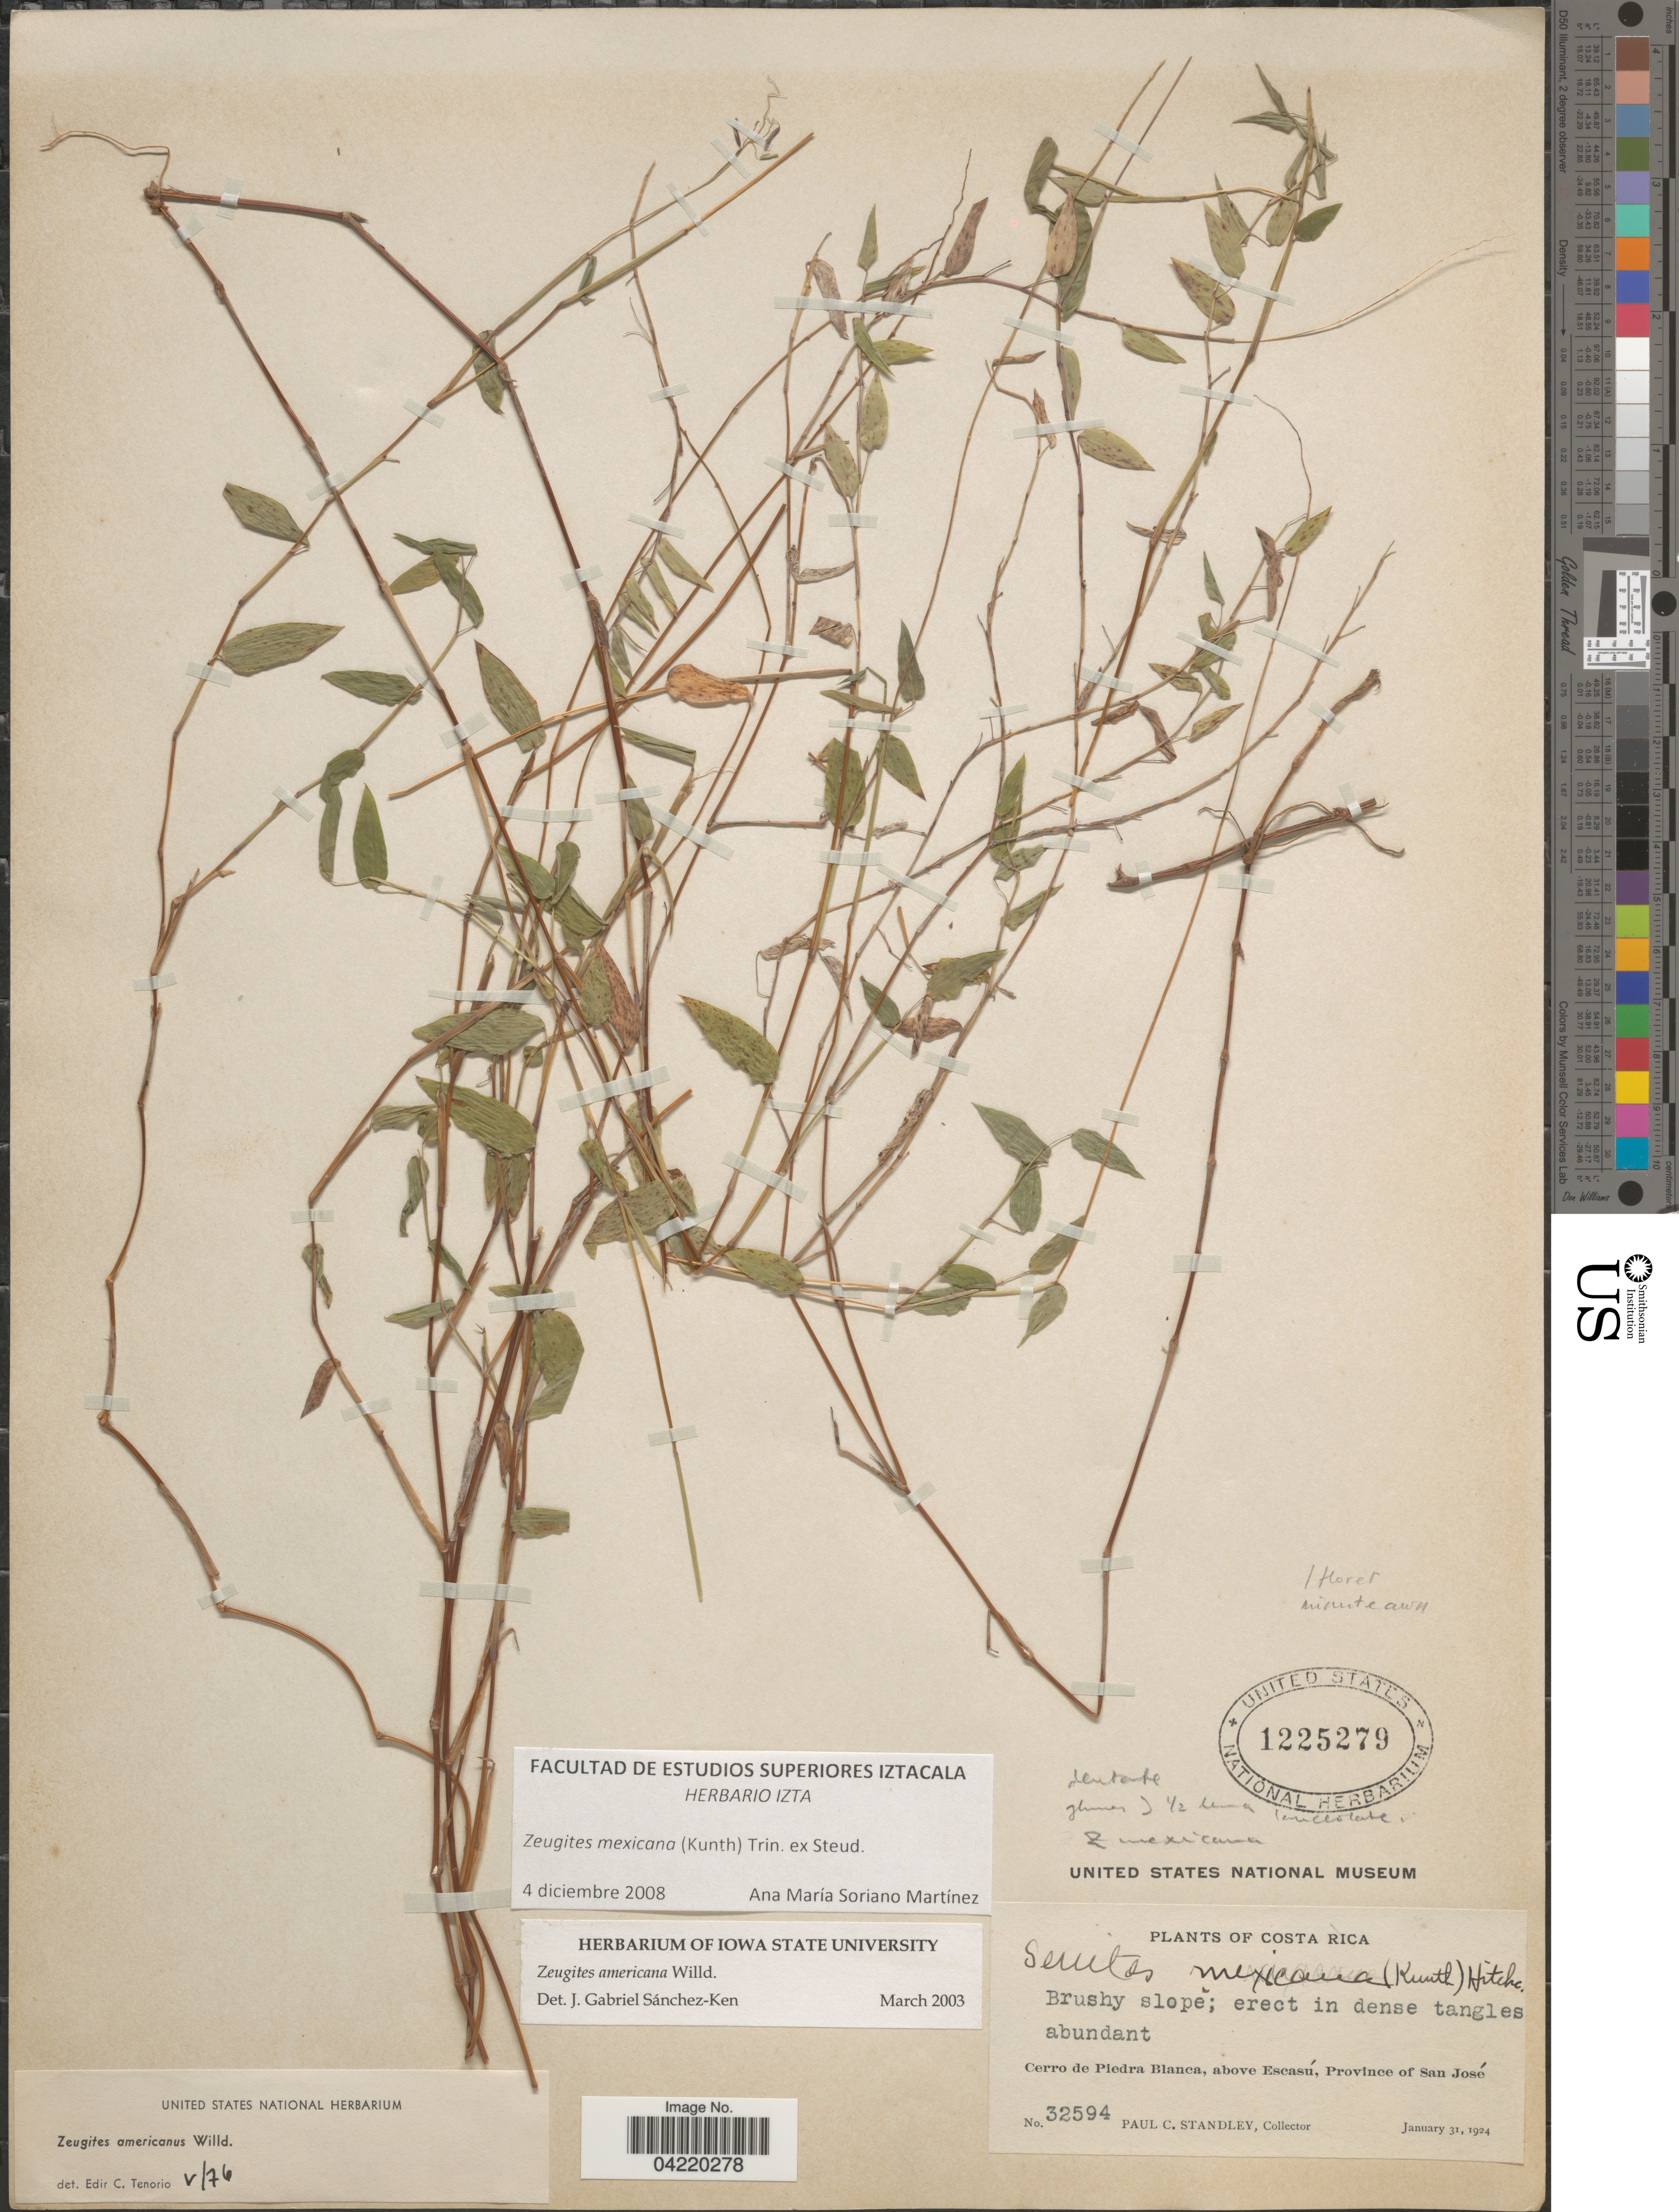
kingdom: Plantae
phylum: Tracheophyta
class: Liliopsida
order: Poales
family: Poaceae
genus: Zeugites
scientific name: Zeugites americanus var. mexicanus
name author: (Kunth) McVaugh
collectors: P. C. Standley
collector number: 32594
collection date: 1924-01-31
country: Costa Rica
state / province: San José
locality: Cerro de Piedra Blanca, above Escasú.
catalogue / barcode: US 1225279